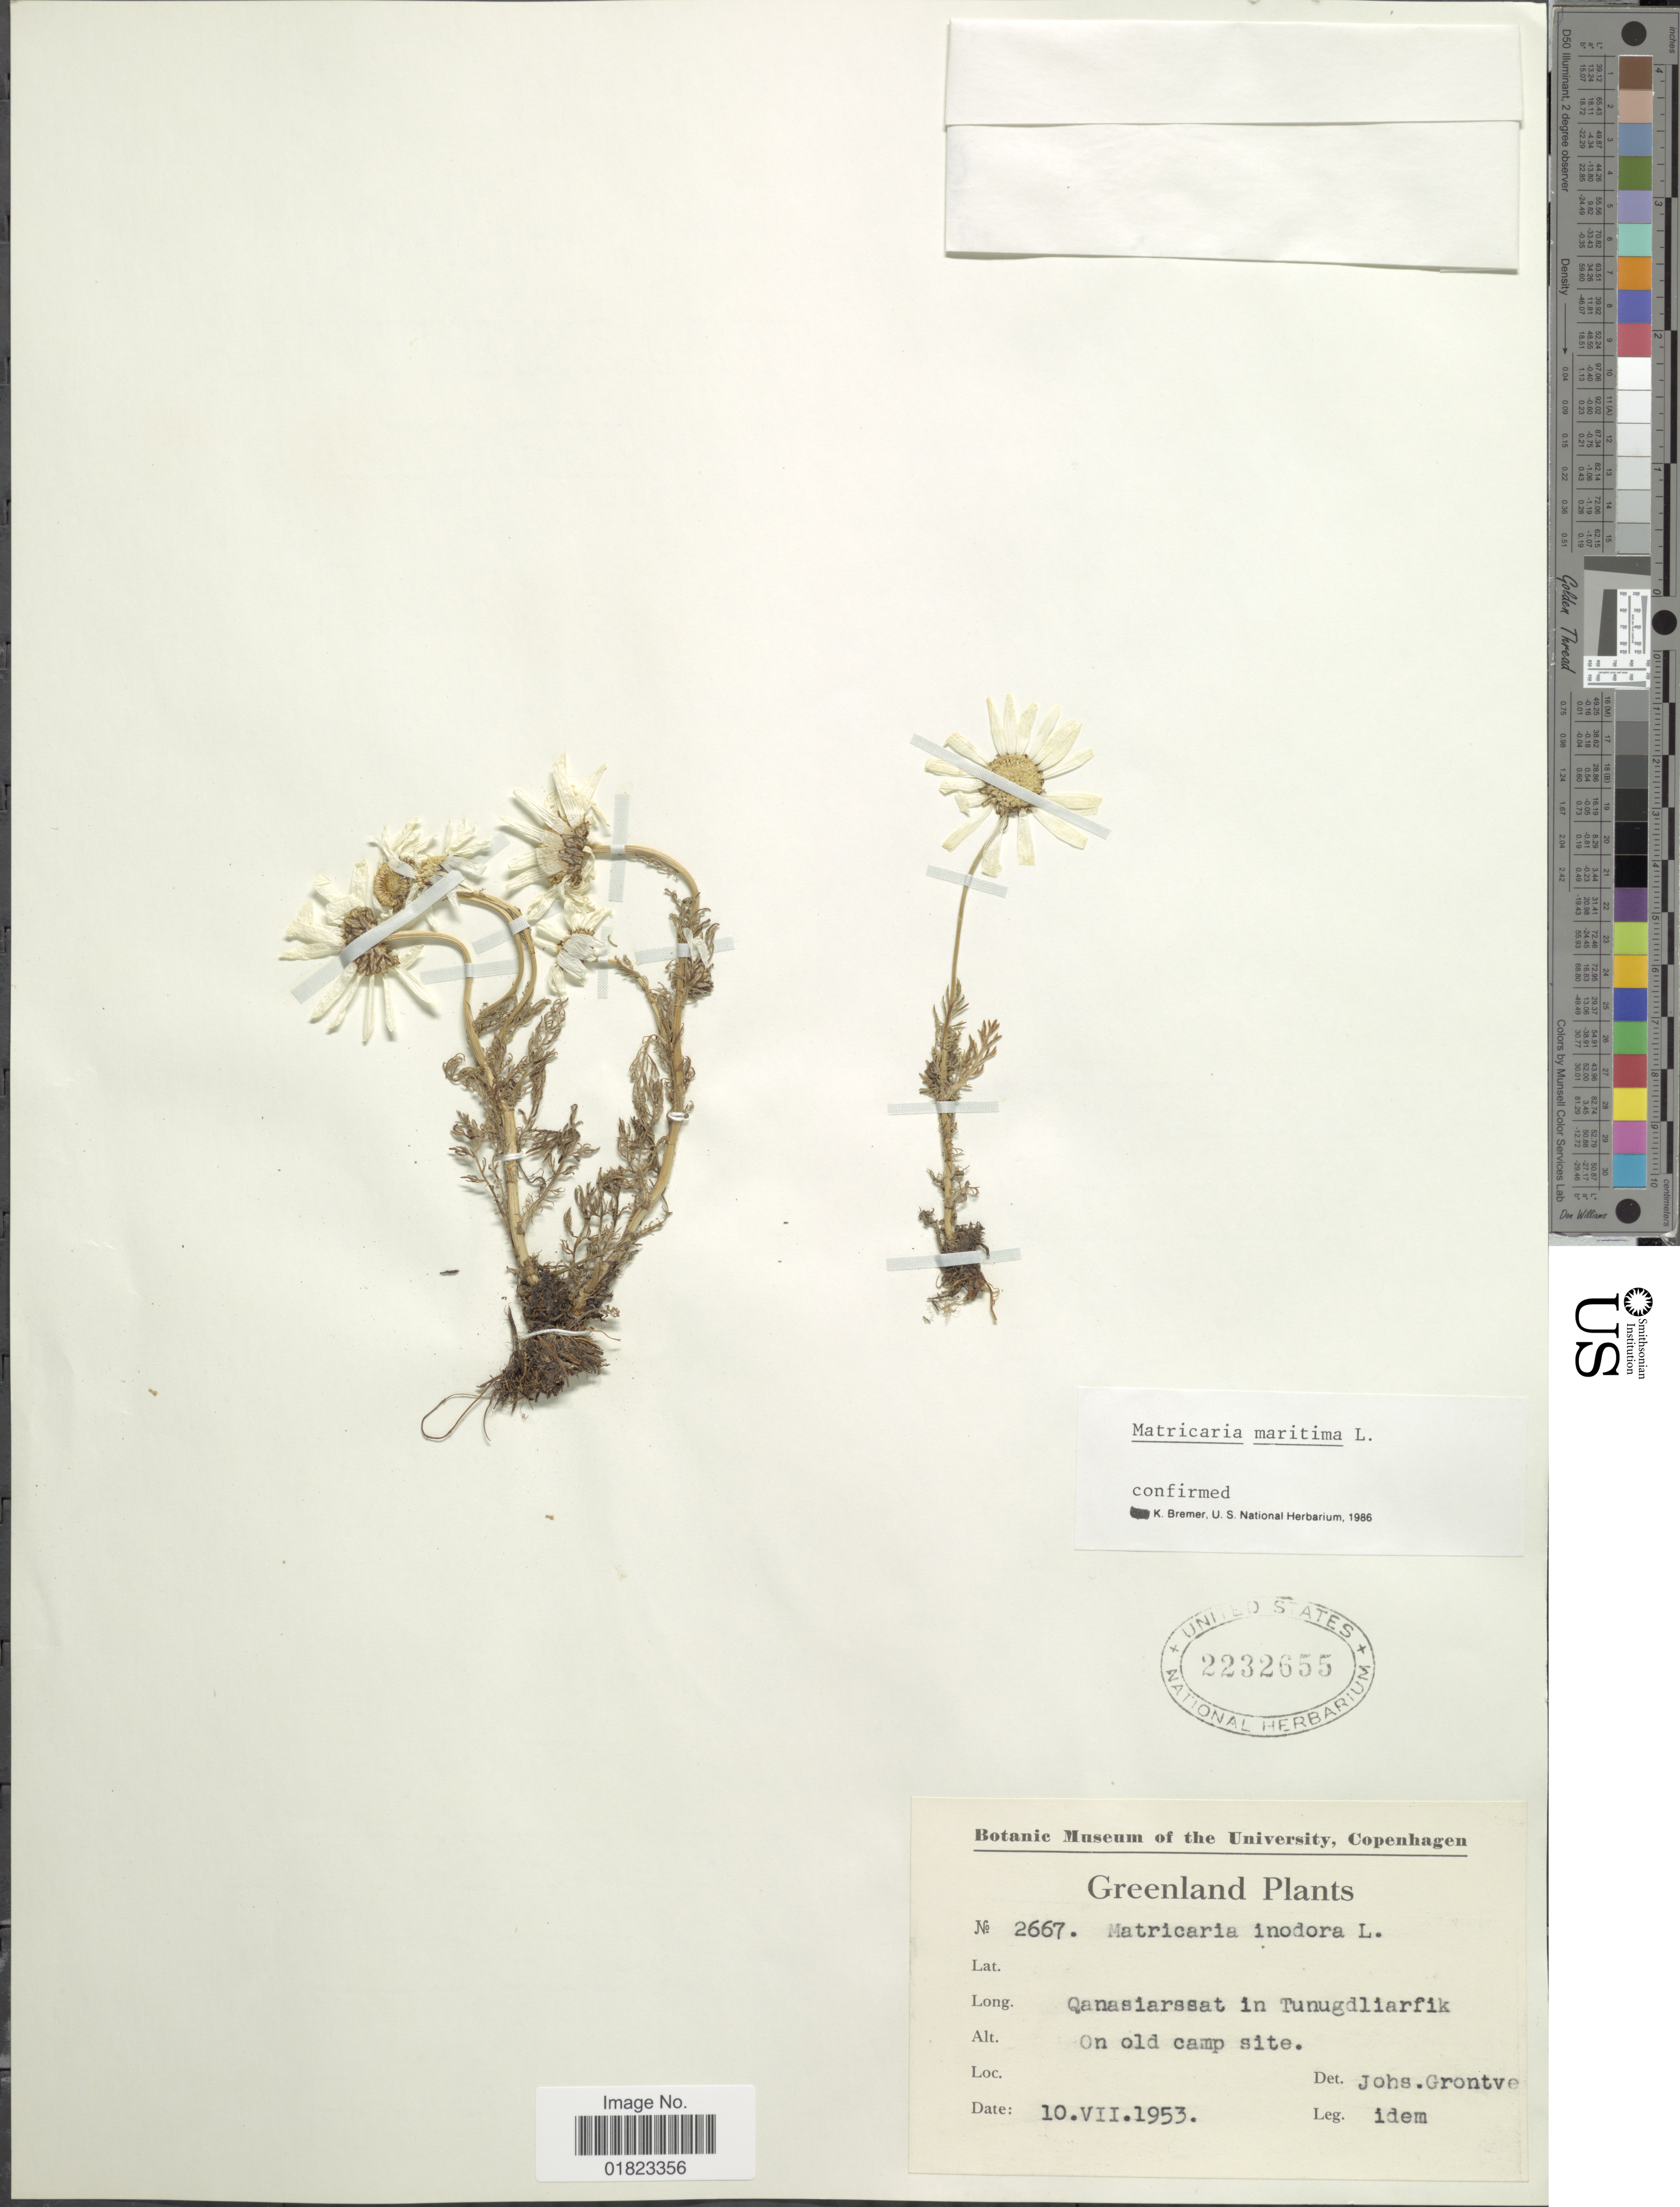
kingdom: Plantae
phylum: Tracheophyta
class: Magnoliopsida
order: Asterales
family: Asteraceae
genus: Tripleurospermum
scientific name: Tripleurospermum maritimum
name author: (L.) W.D.J. Koch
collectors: J. Grontved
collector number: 2667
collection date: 1953-07-10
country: Greenland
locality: Greenland. Qanasiarssat in Tunugdliarfik. On old camp site.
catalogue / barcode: US 2232655